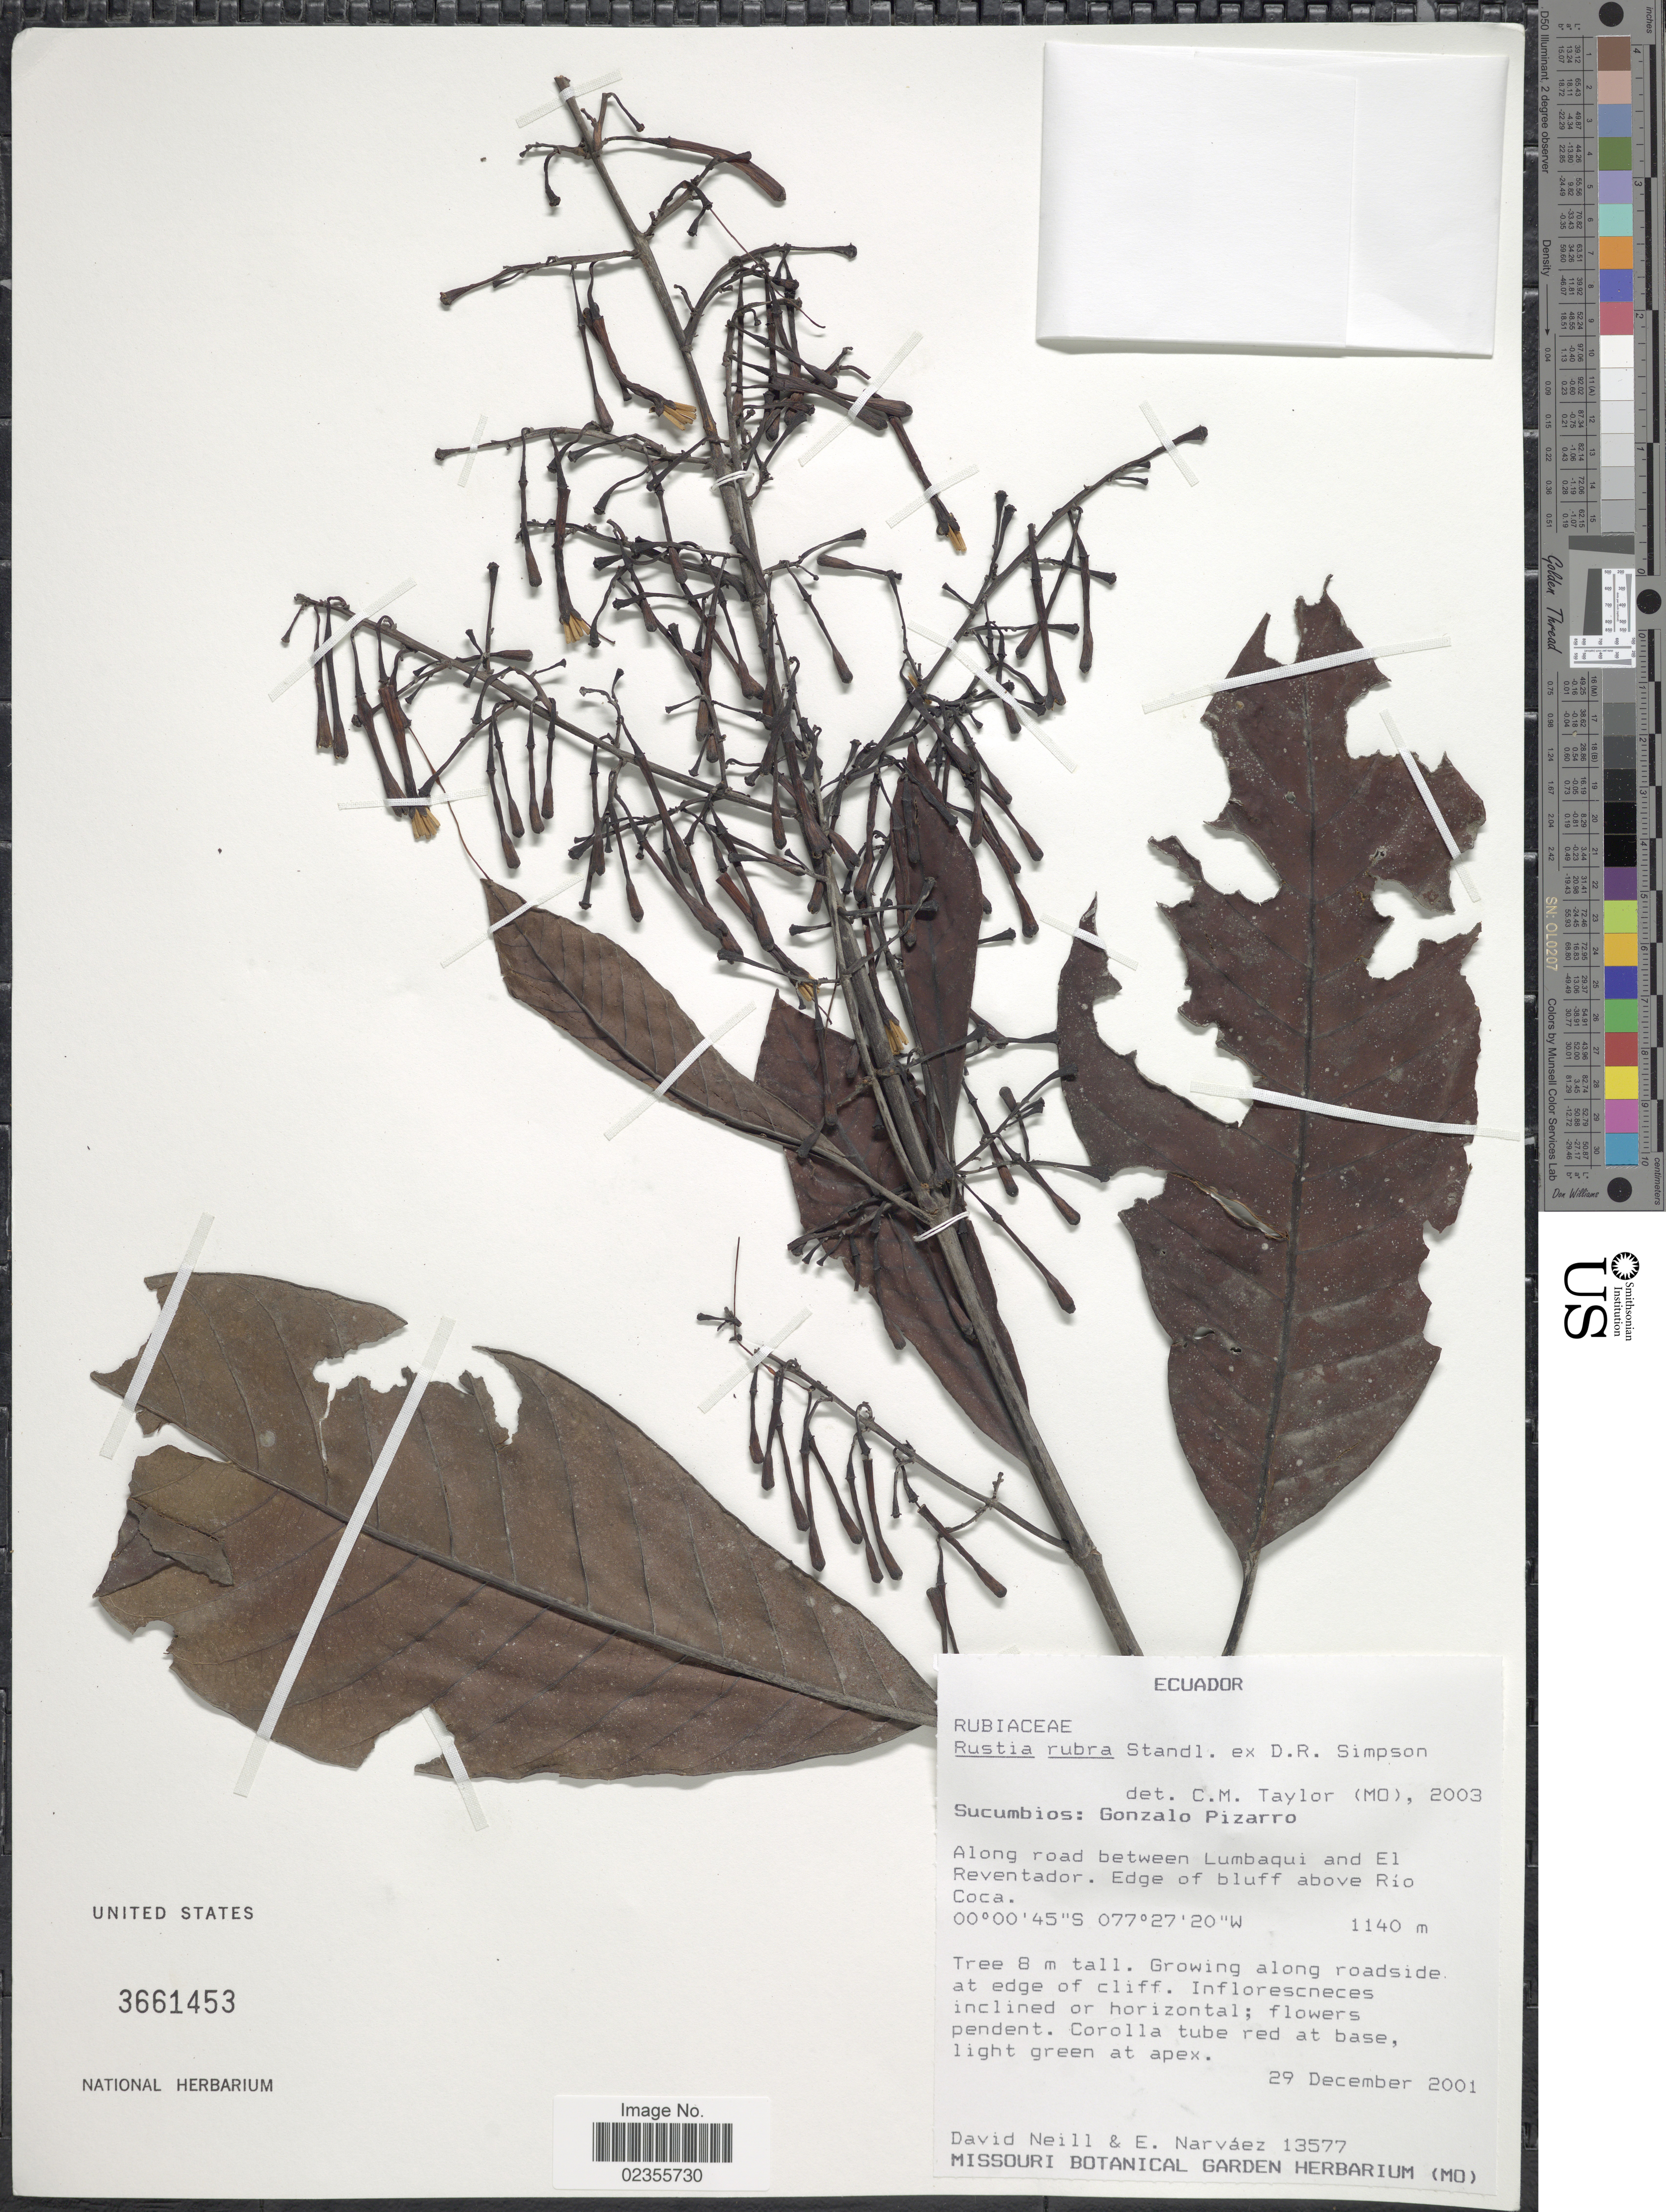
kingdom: Plantae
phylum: Tracheophyta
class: Magnoliopsida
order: Gentianales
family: Rubiaceae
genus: Rustia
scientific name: Rustia rubra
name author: Standl. ex D.R. Simpson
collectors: D. Neill & E. Narváez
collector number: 13577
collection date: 2001-12-29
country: Ecuador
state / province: Sucumbíos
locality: Gonzalo Pizarro, along road between Lumbaqui and El Reventador, edge of bluff above Rio Coca.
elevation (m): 1140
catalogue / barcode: US 3661453